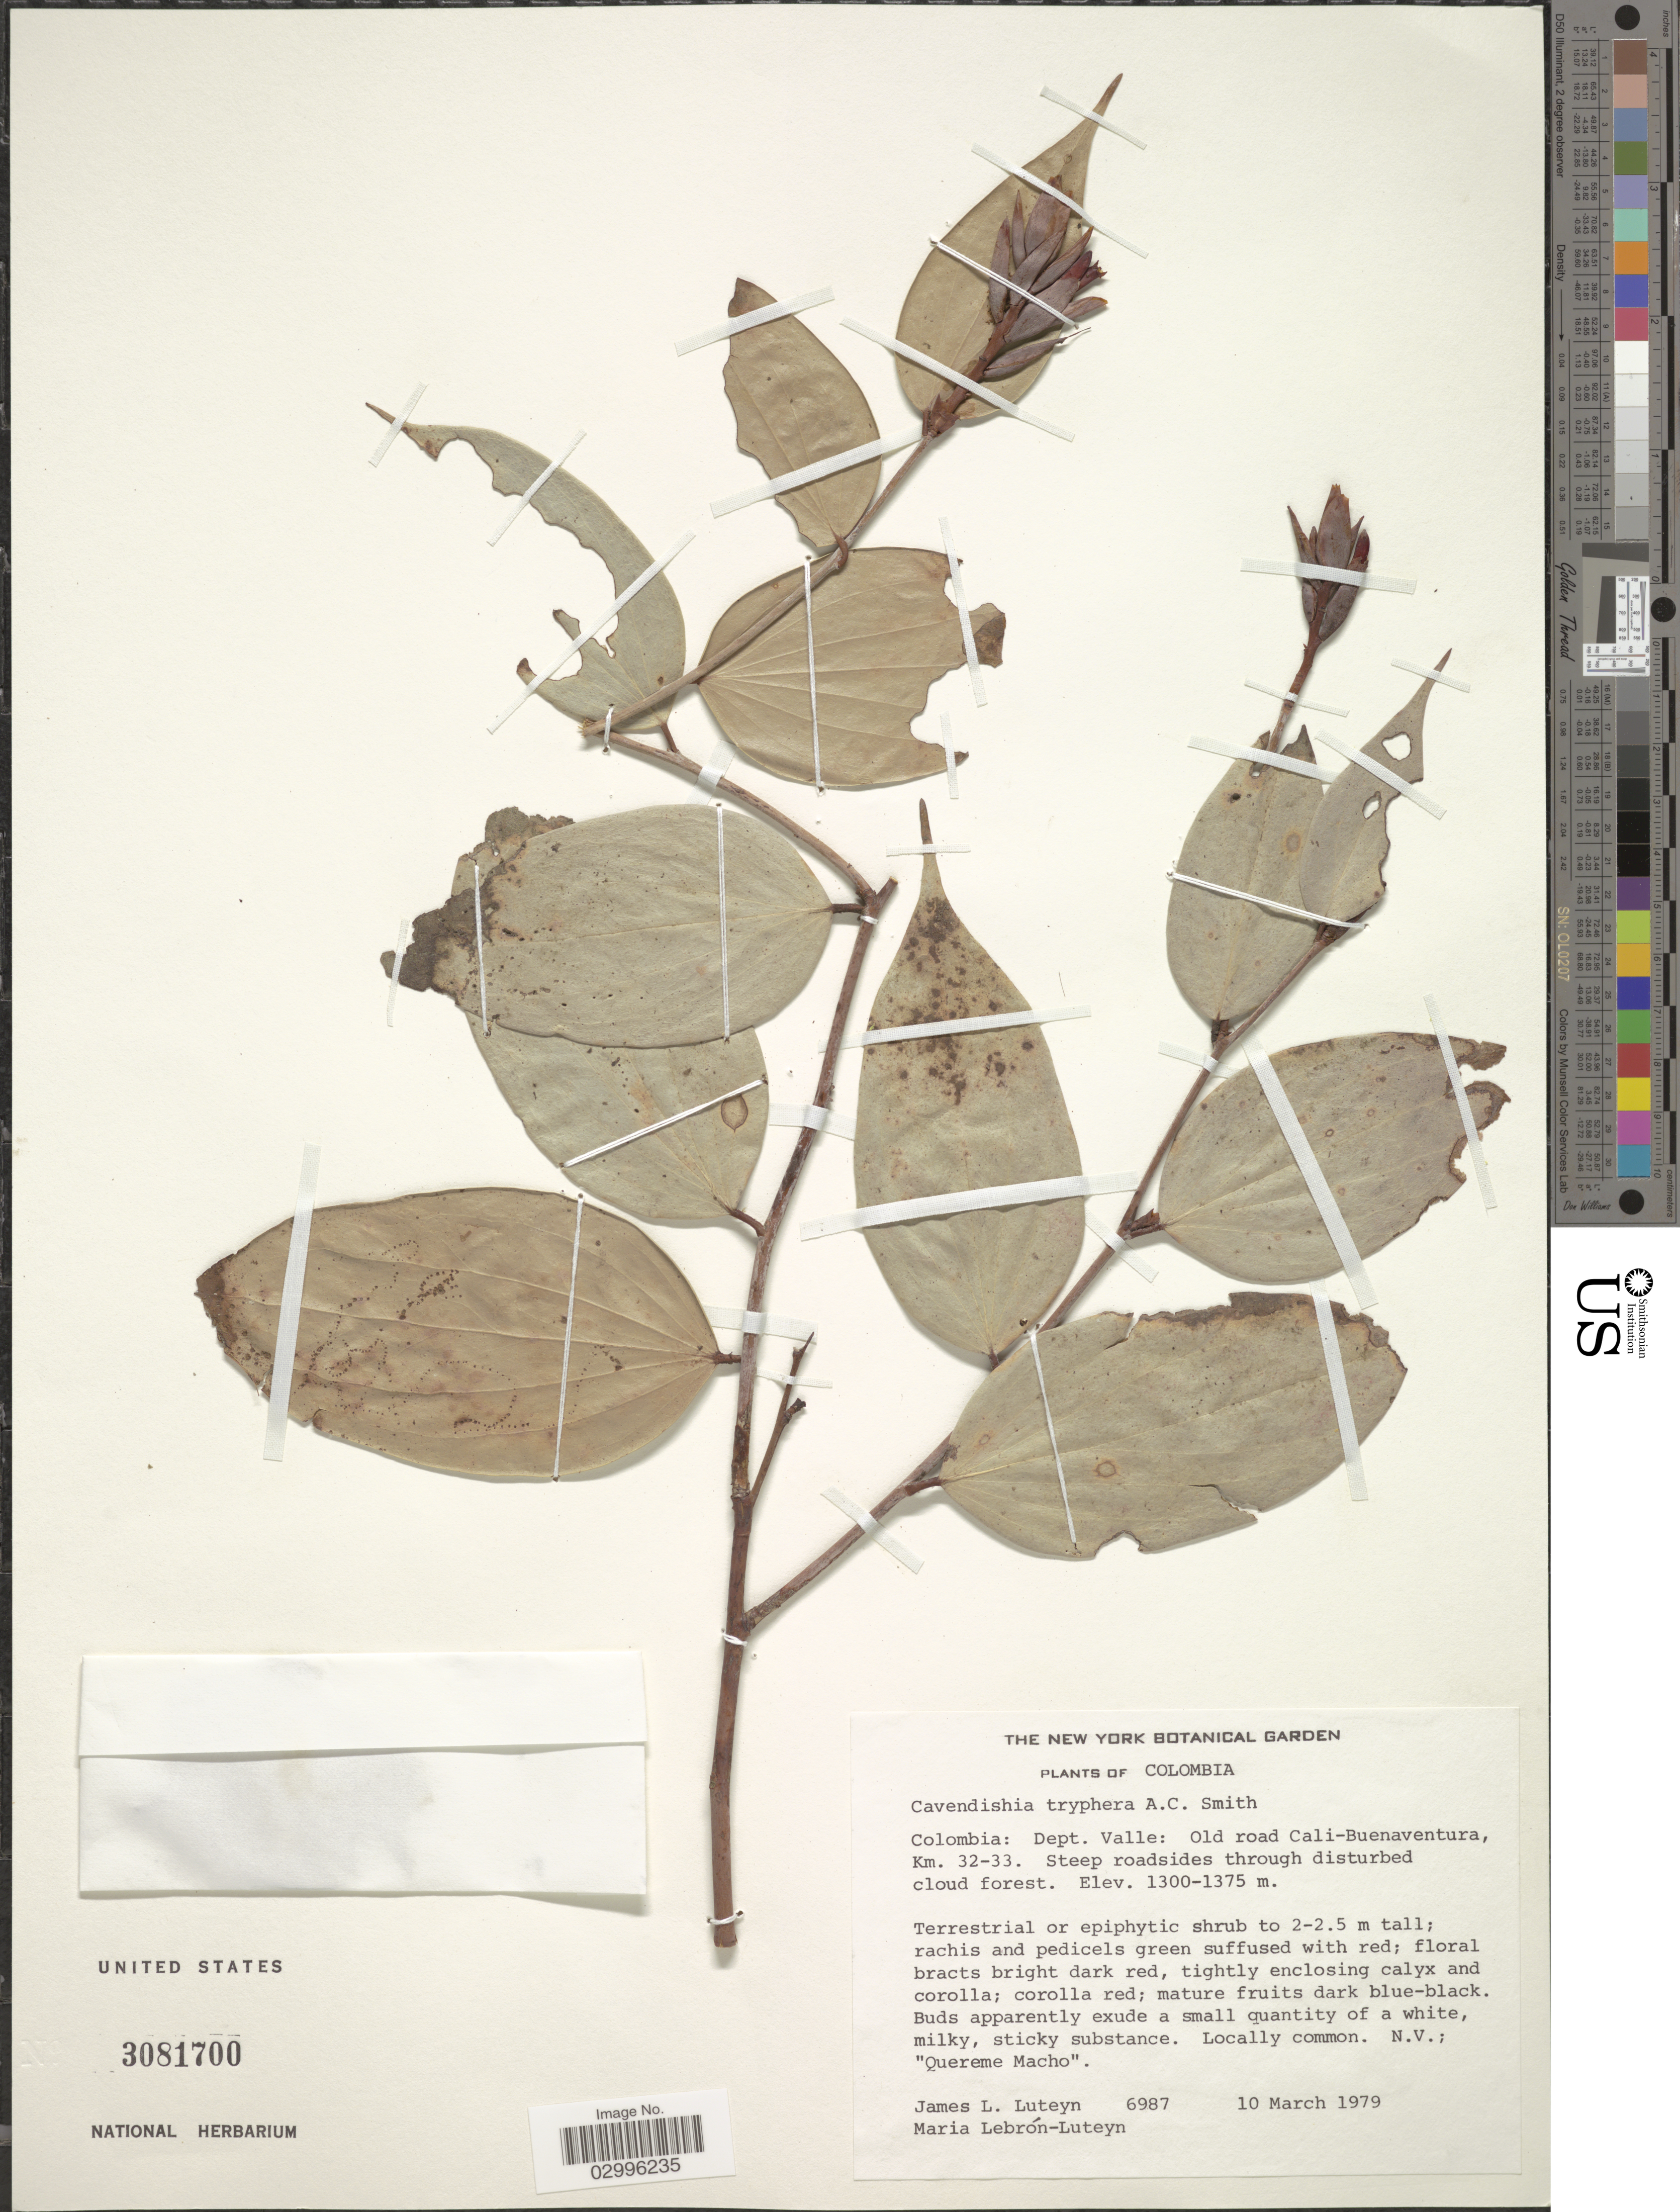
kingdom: Plantae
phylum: Tracheophyta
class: Magnoliopsida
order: Ericales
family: Ericaceae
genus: Cavendishia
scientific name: Cavendishia tryphera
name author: A.C. Sm.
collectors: J. L. Luteyn & M. L. Lebrón-Luteyn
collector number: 6987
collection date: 1979-03-10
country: Colombia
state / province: Valle del Cauca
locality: Dept. Valle: Old road Cali-Buenaventura, Km. 32-33.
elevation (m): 1300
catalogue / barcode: US 3081700